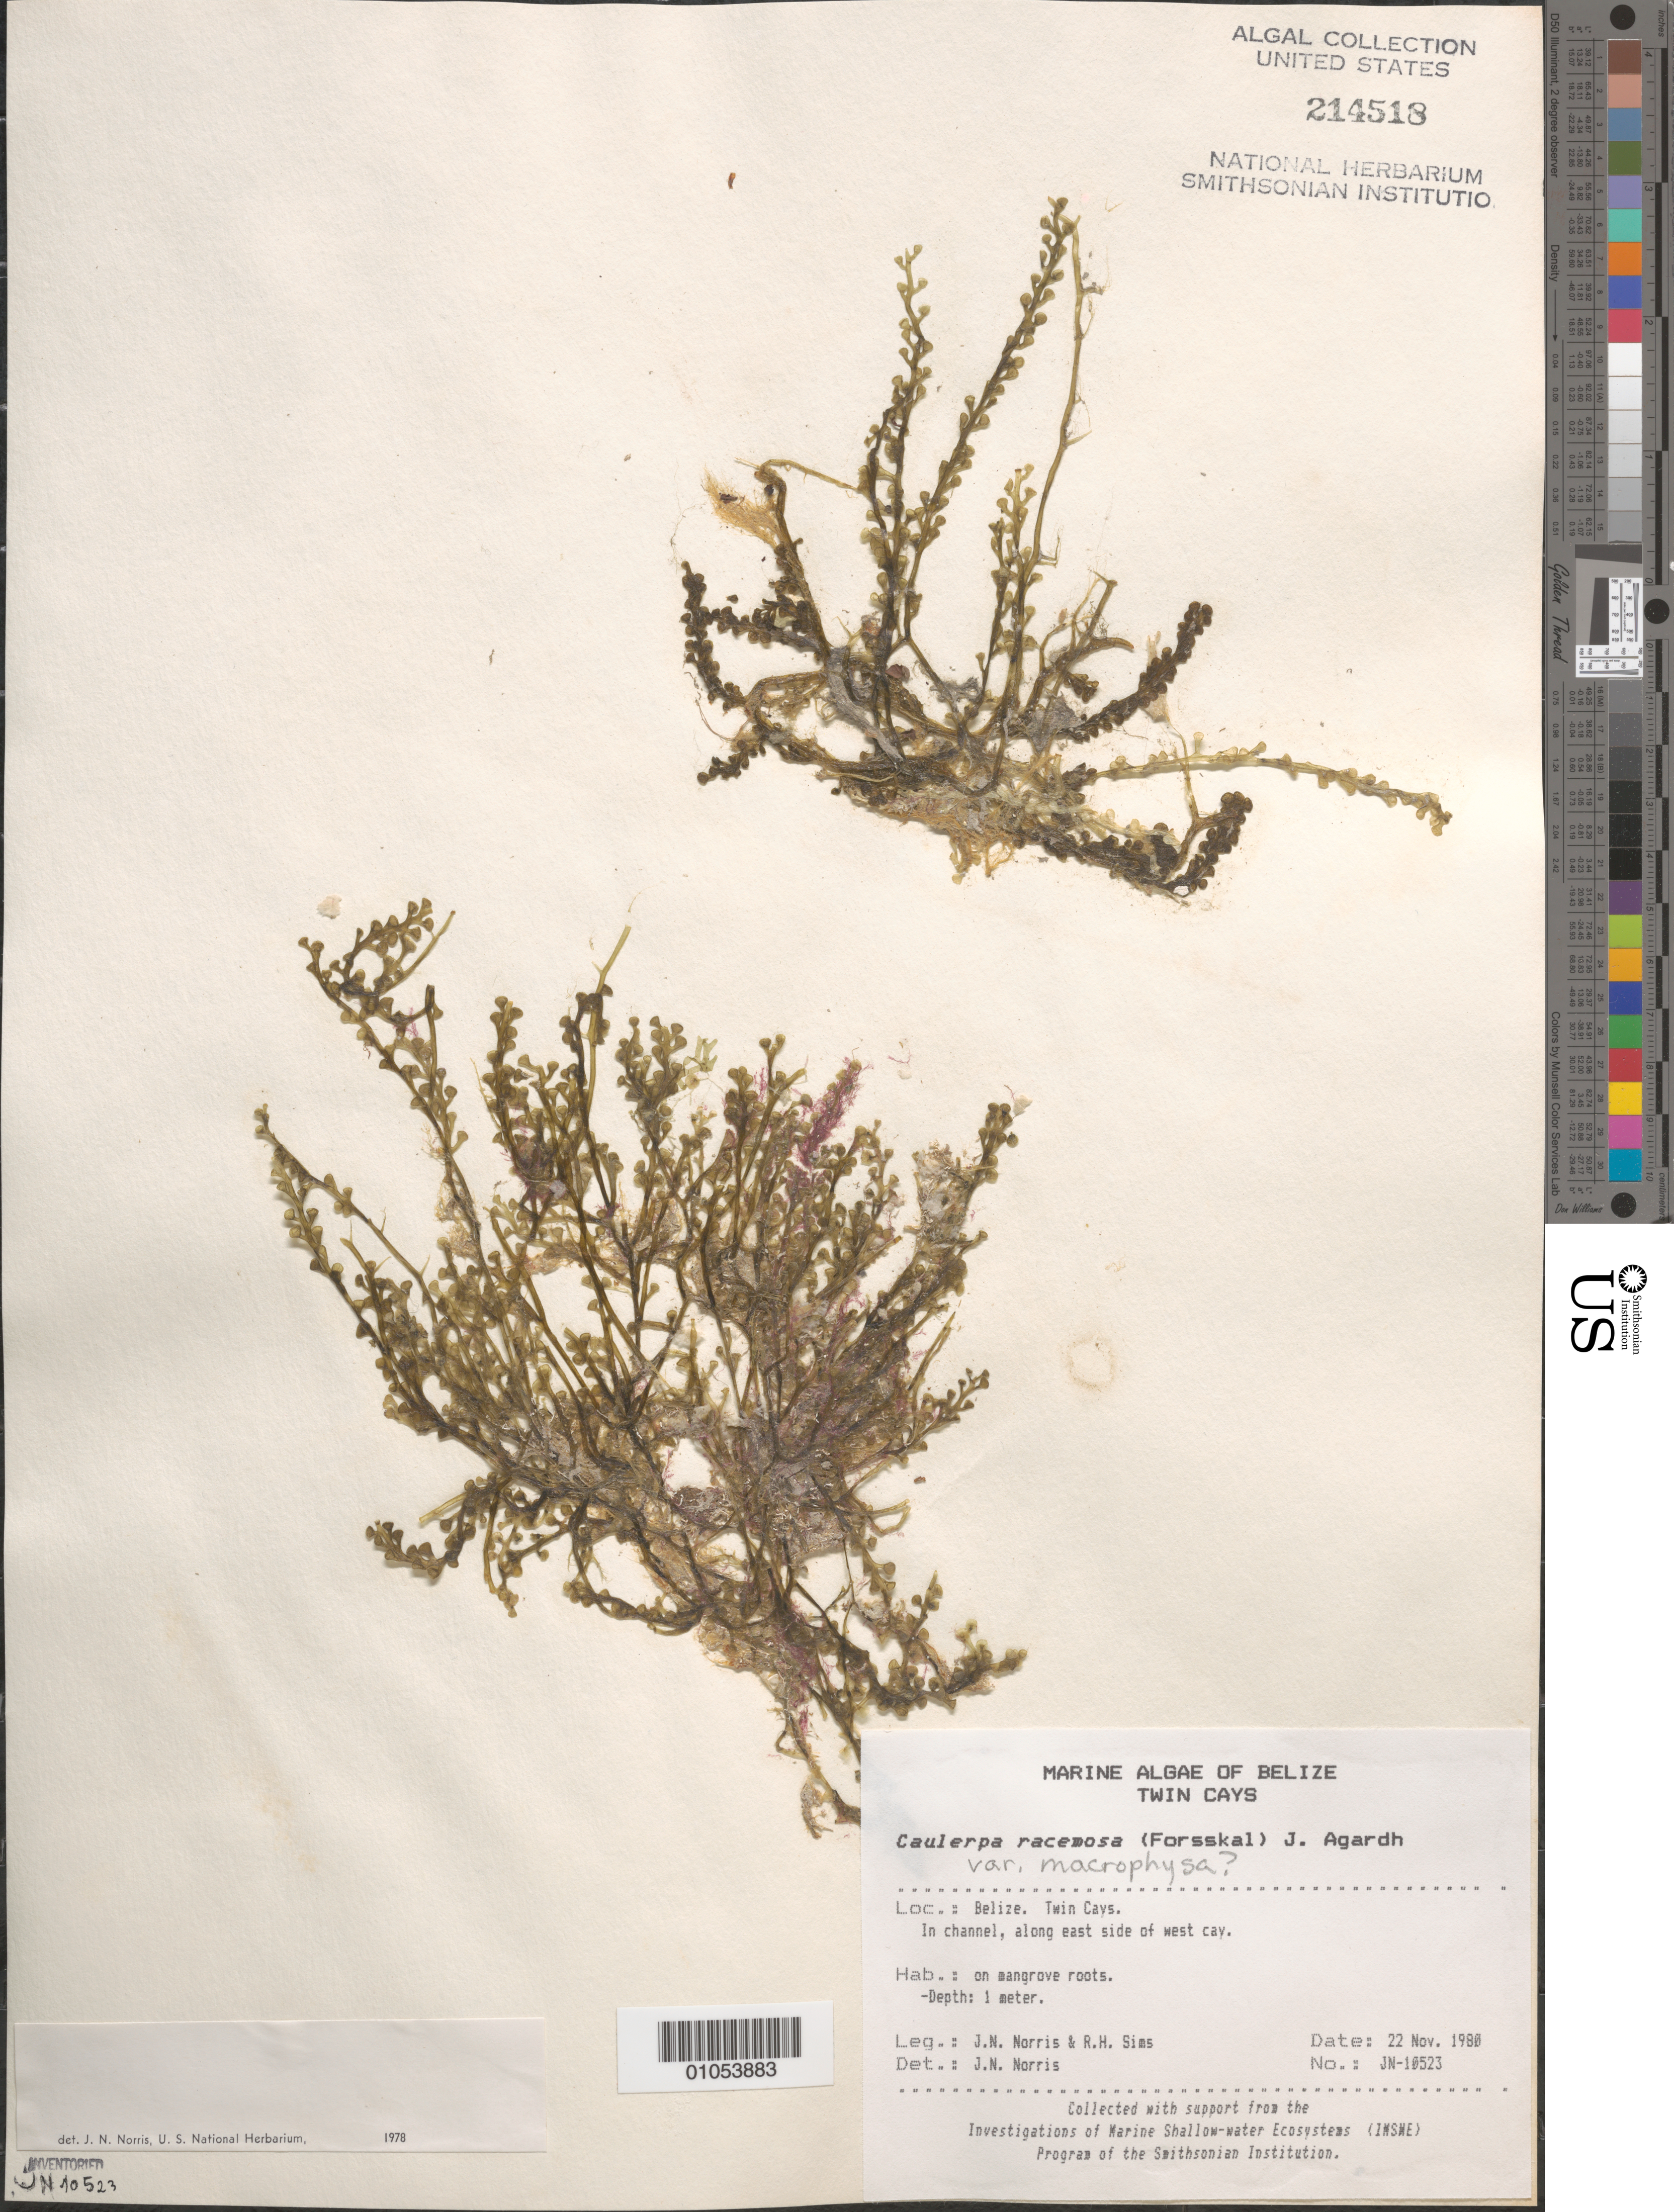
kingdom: Plantae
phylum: Chlorophyta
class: Ulvophyceae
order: Bryopsidales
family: Caulerpaceae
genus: Caulerpa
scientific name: Caulerpa racemosa var. macrophysa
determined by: Norris, James N.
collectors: J. N. Norris & R. H. Sims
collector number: JN-10523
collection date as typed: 22 Nov 1980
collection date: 1980-11-22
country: Belize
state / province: Stann Creek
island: Twin Cays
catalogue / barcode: US 214518